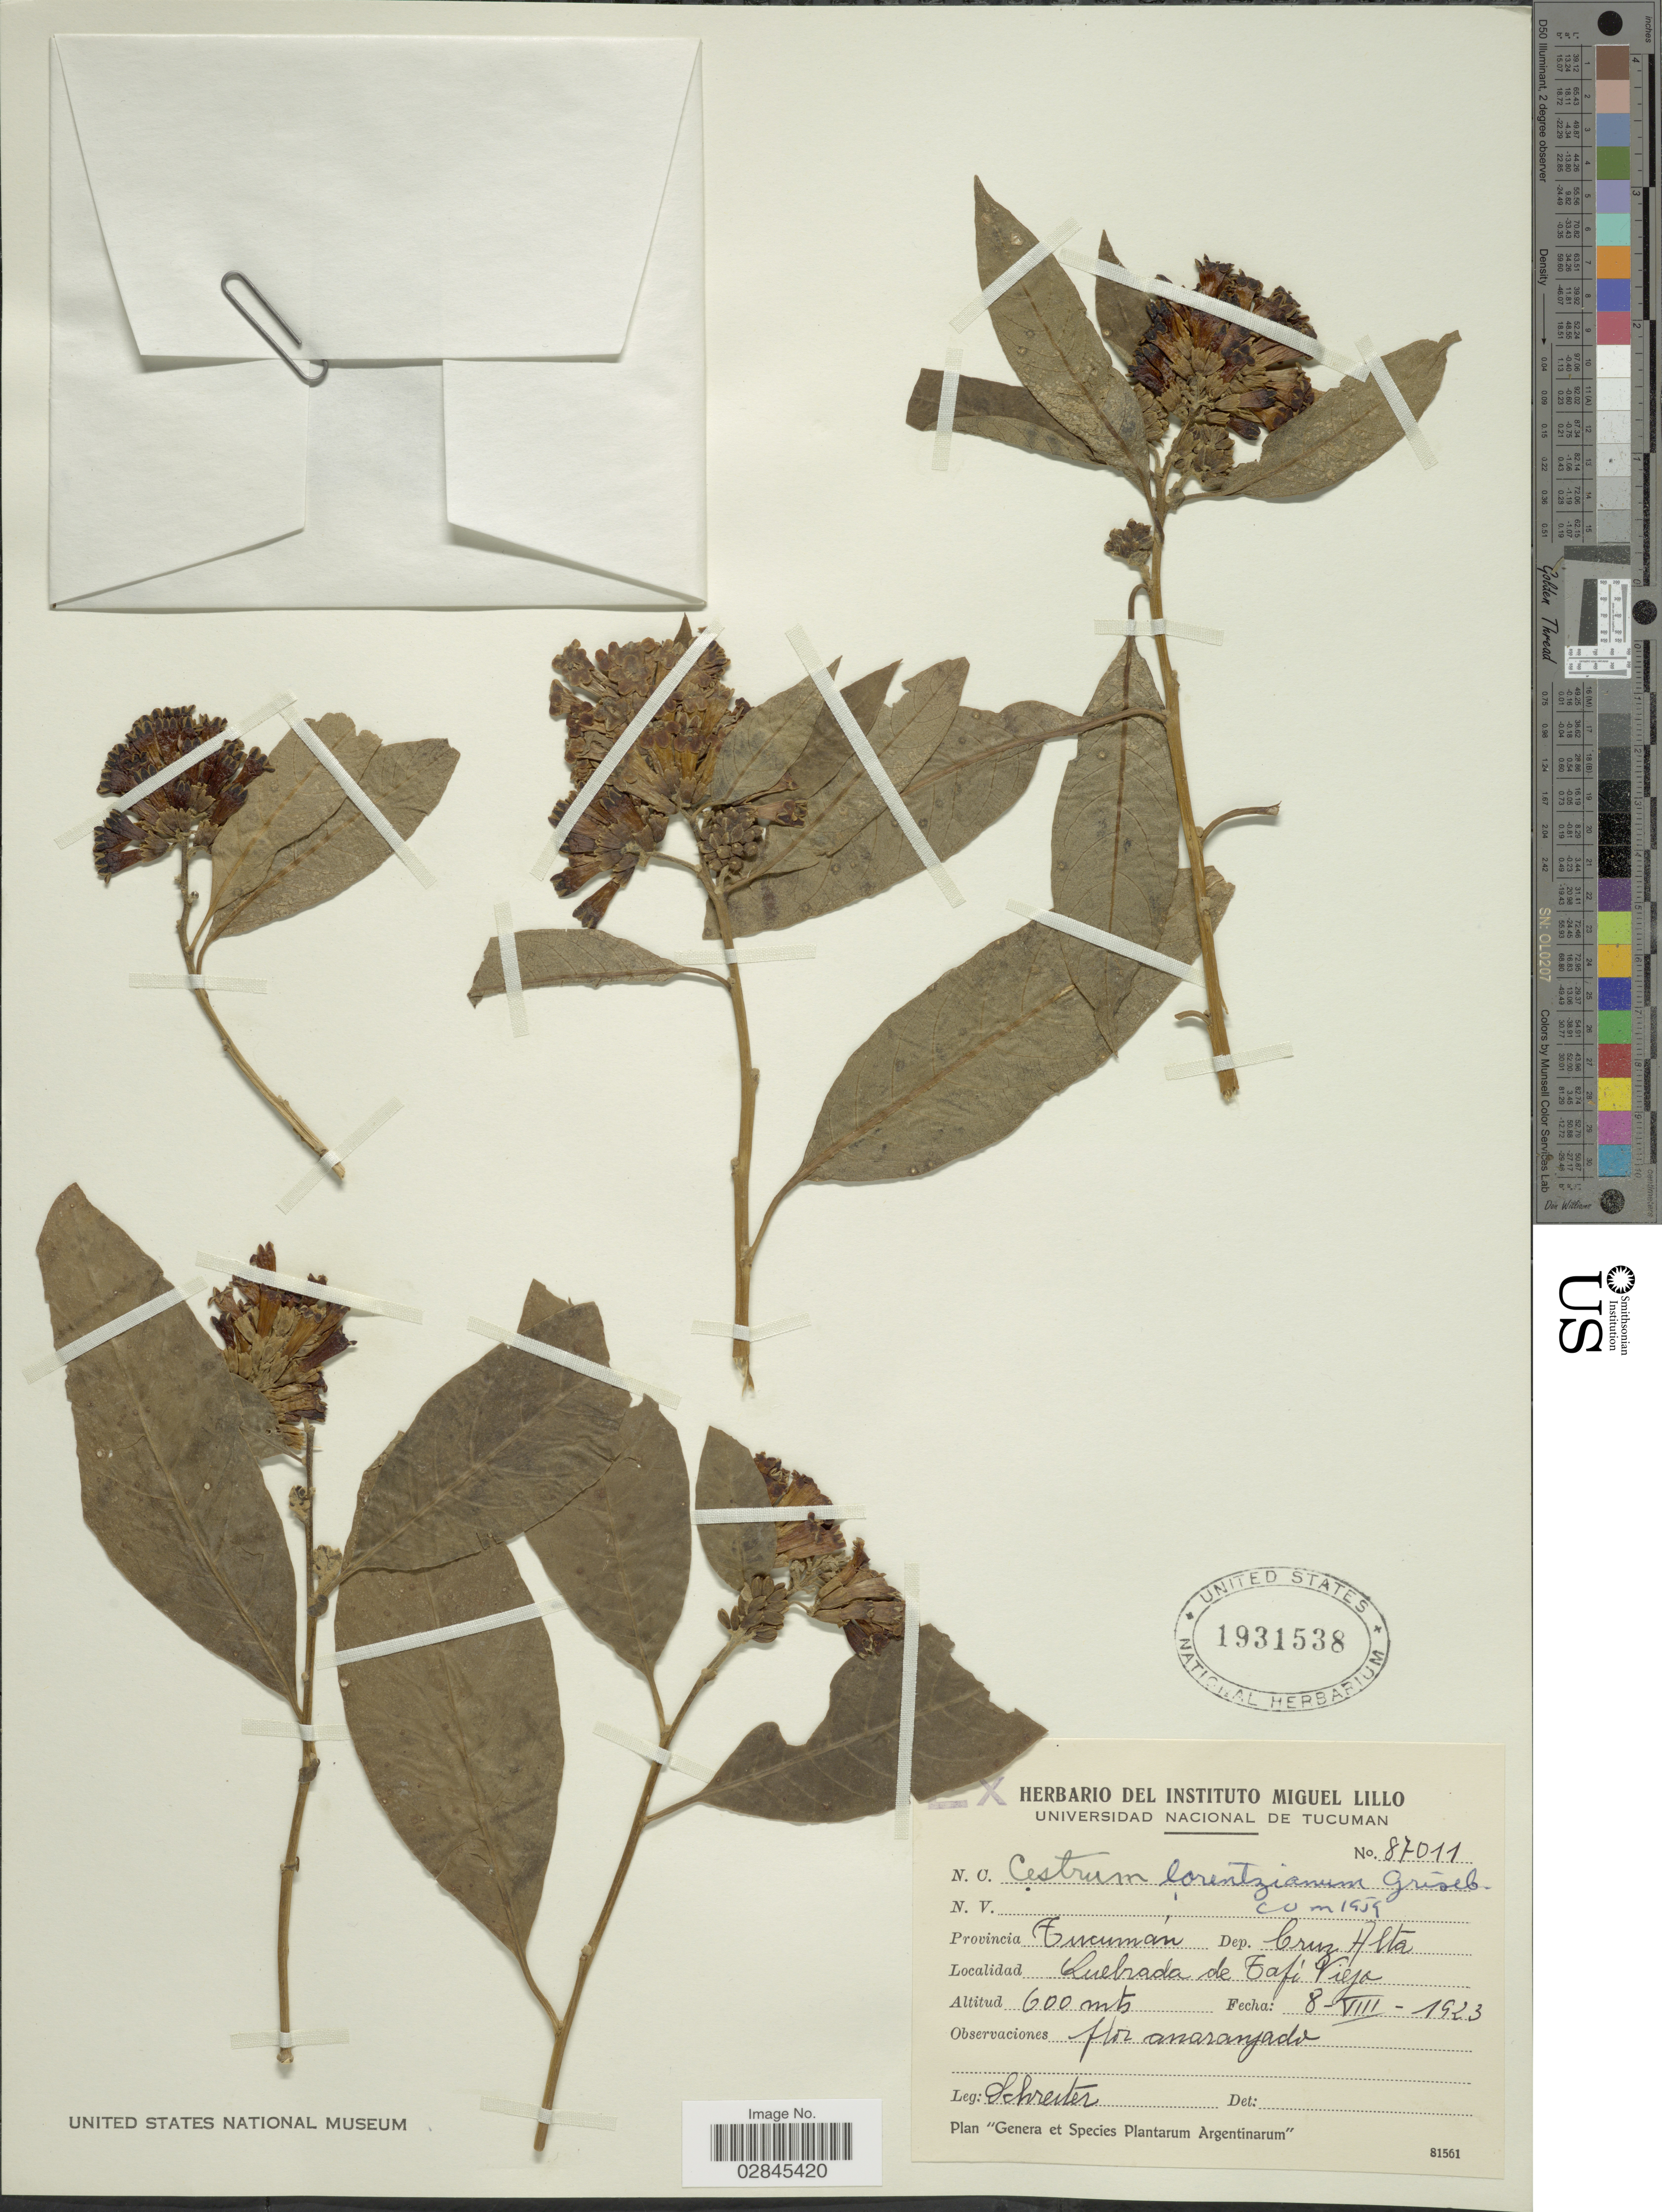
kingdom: Plantae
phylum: Tracheophyta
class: Magnoliopsida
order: Solanales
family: Solanaceae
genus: Cestrum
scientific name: Cestrum lorentzianum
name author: Griseb.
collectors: -. Schreiter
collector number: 87011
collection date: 1923-08-08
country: Argentina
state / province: Tucuman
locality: Dep. Cruz Alta. Quebrada de Tafi Vieja.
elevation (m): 600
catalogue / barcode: US 1931538